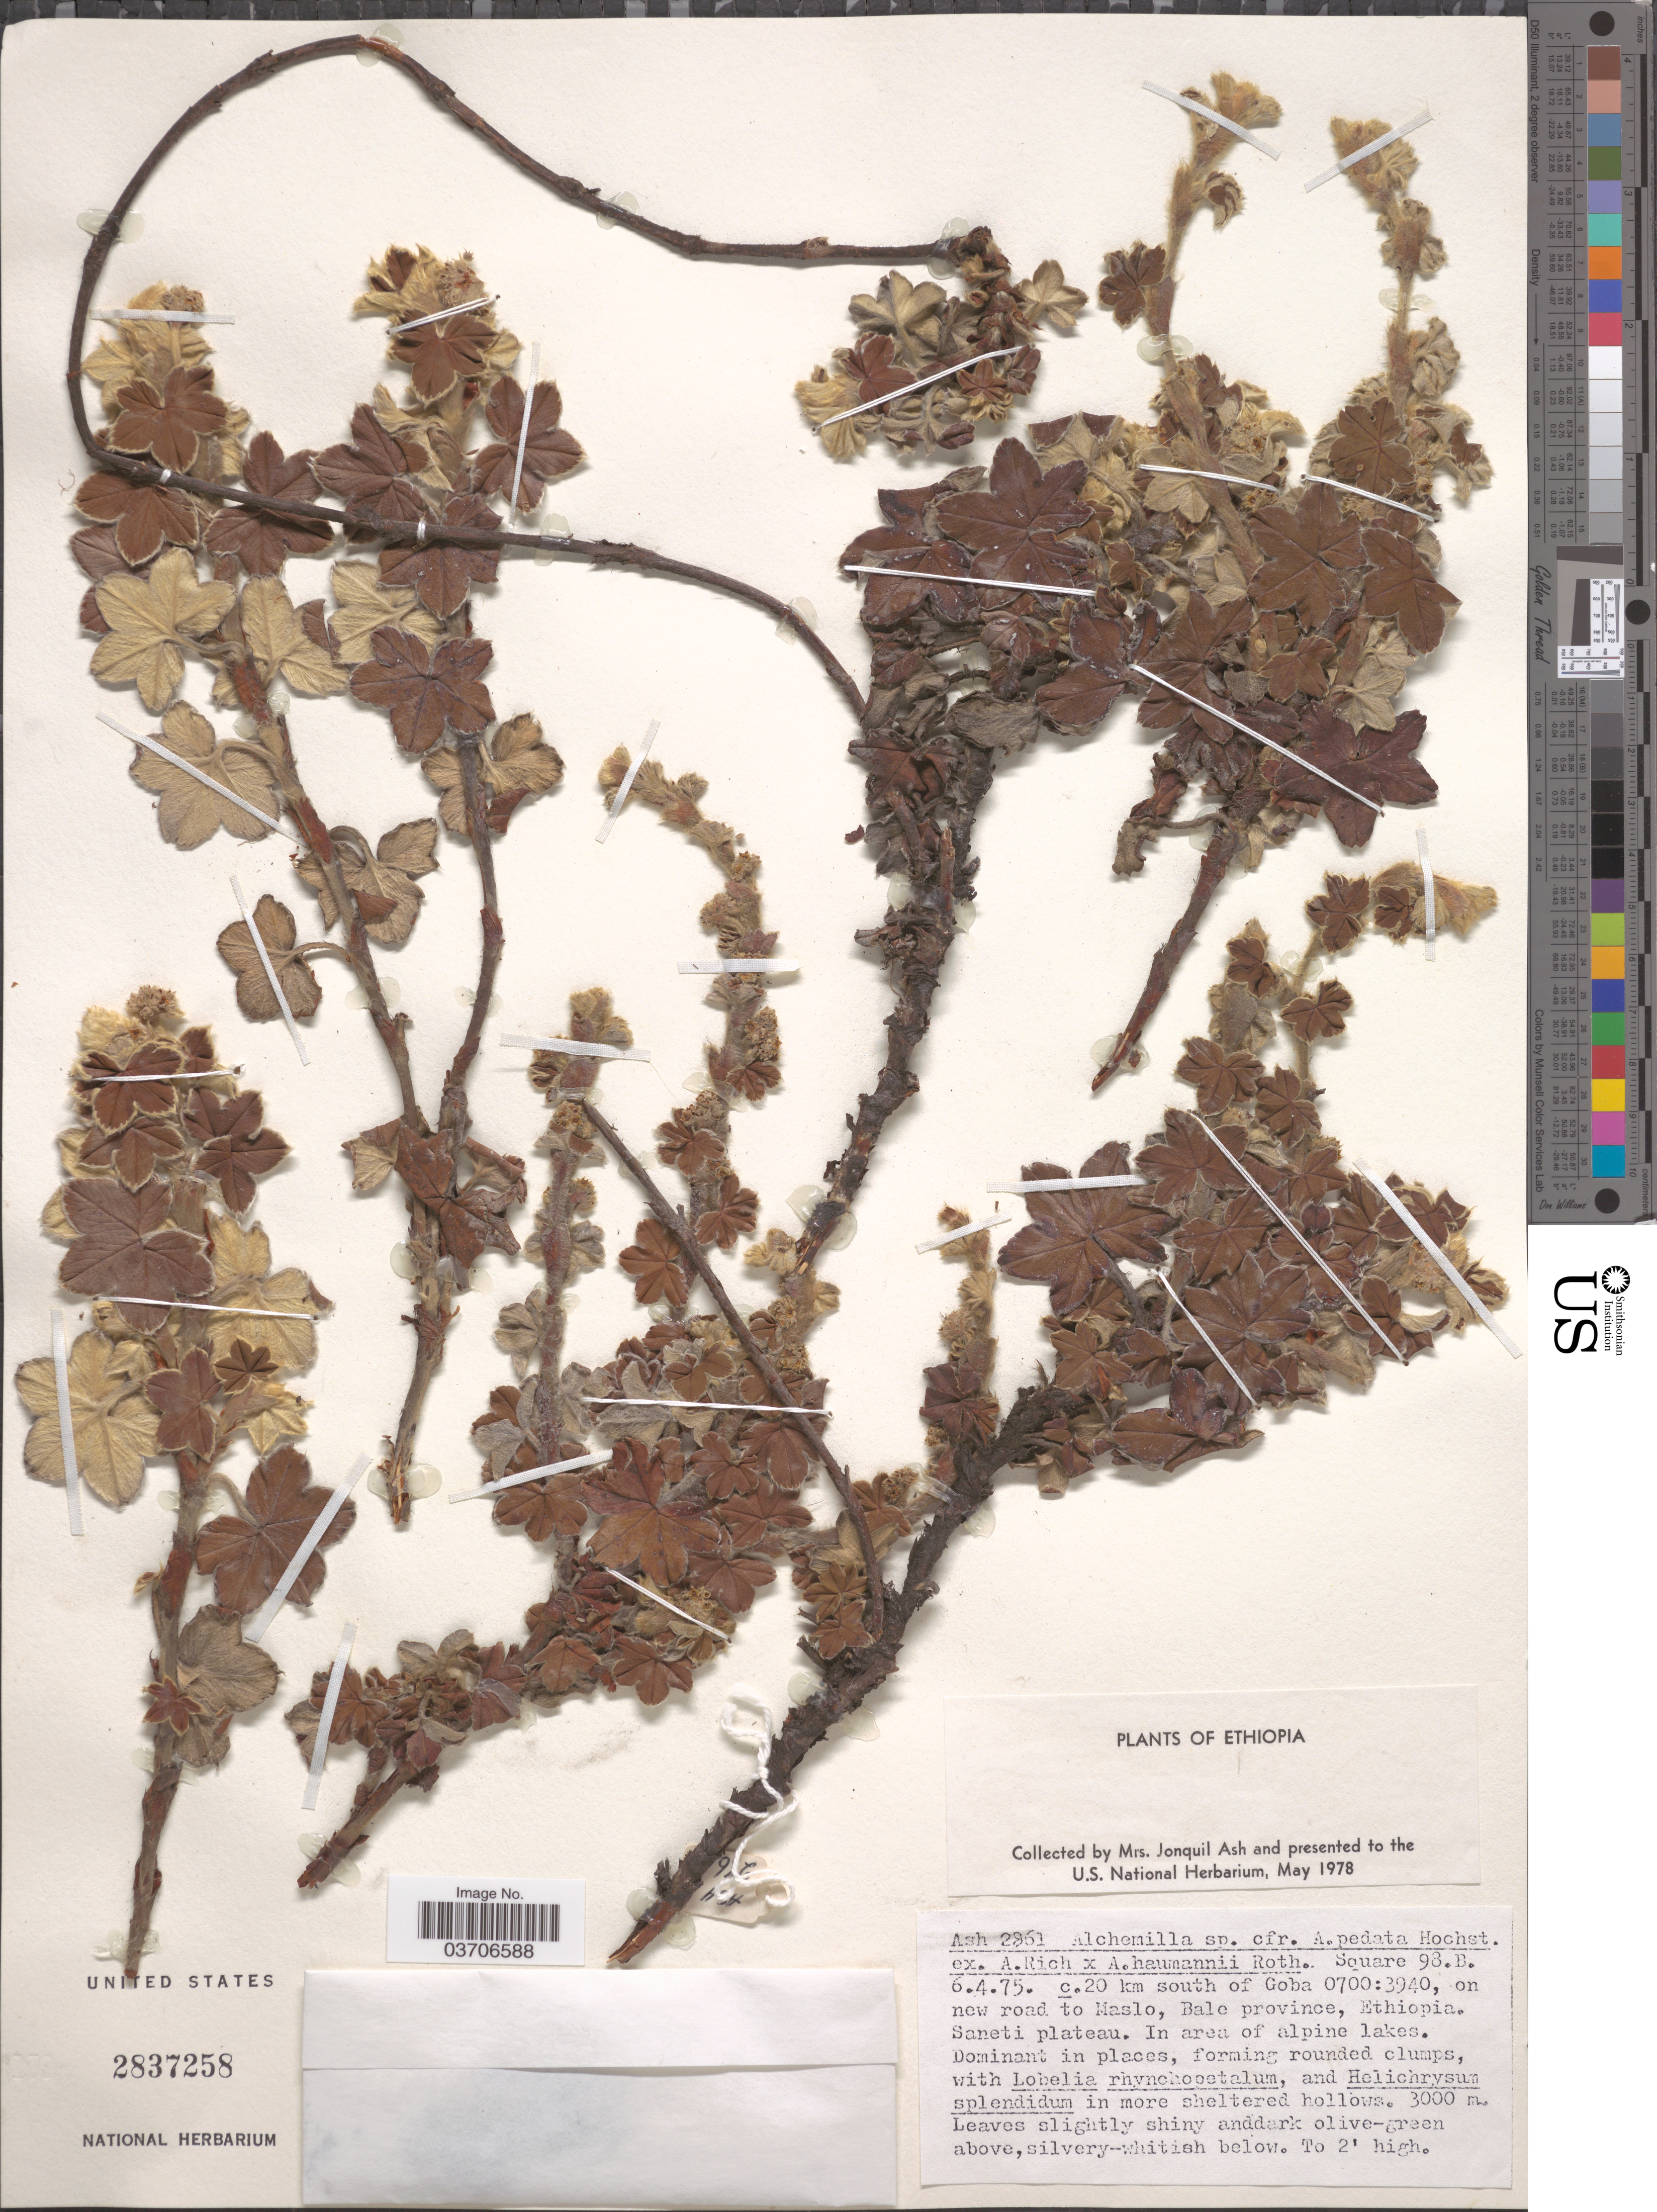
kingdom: Plantae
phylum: Tracheophyta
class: Magnoliopsida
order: Rosales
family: Rosaceae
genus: Alchemilla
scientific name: Alchemilla commutata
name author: Rothm.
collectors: J. Ash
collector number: Ash 2861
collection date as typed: Transcribed d/m/y: 6/4/75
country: Ethiopia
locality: Square 98.B. [unsure placement] c.20 km south of Goba 07:3940, on new road to Maslo, Bale province. Saneti plateau.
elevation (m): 3000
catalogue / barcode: US 2837258